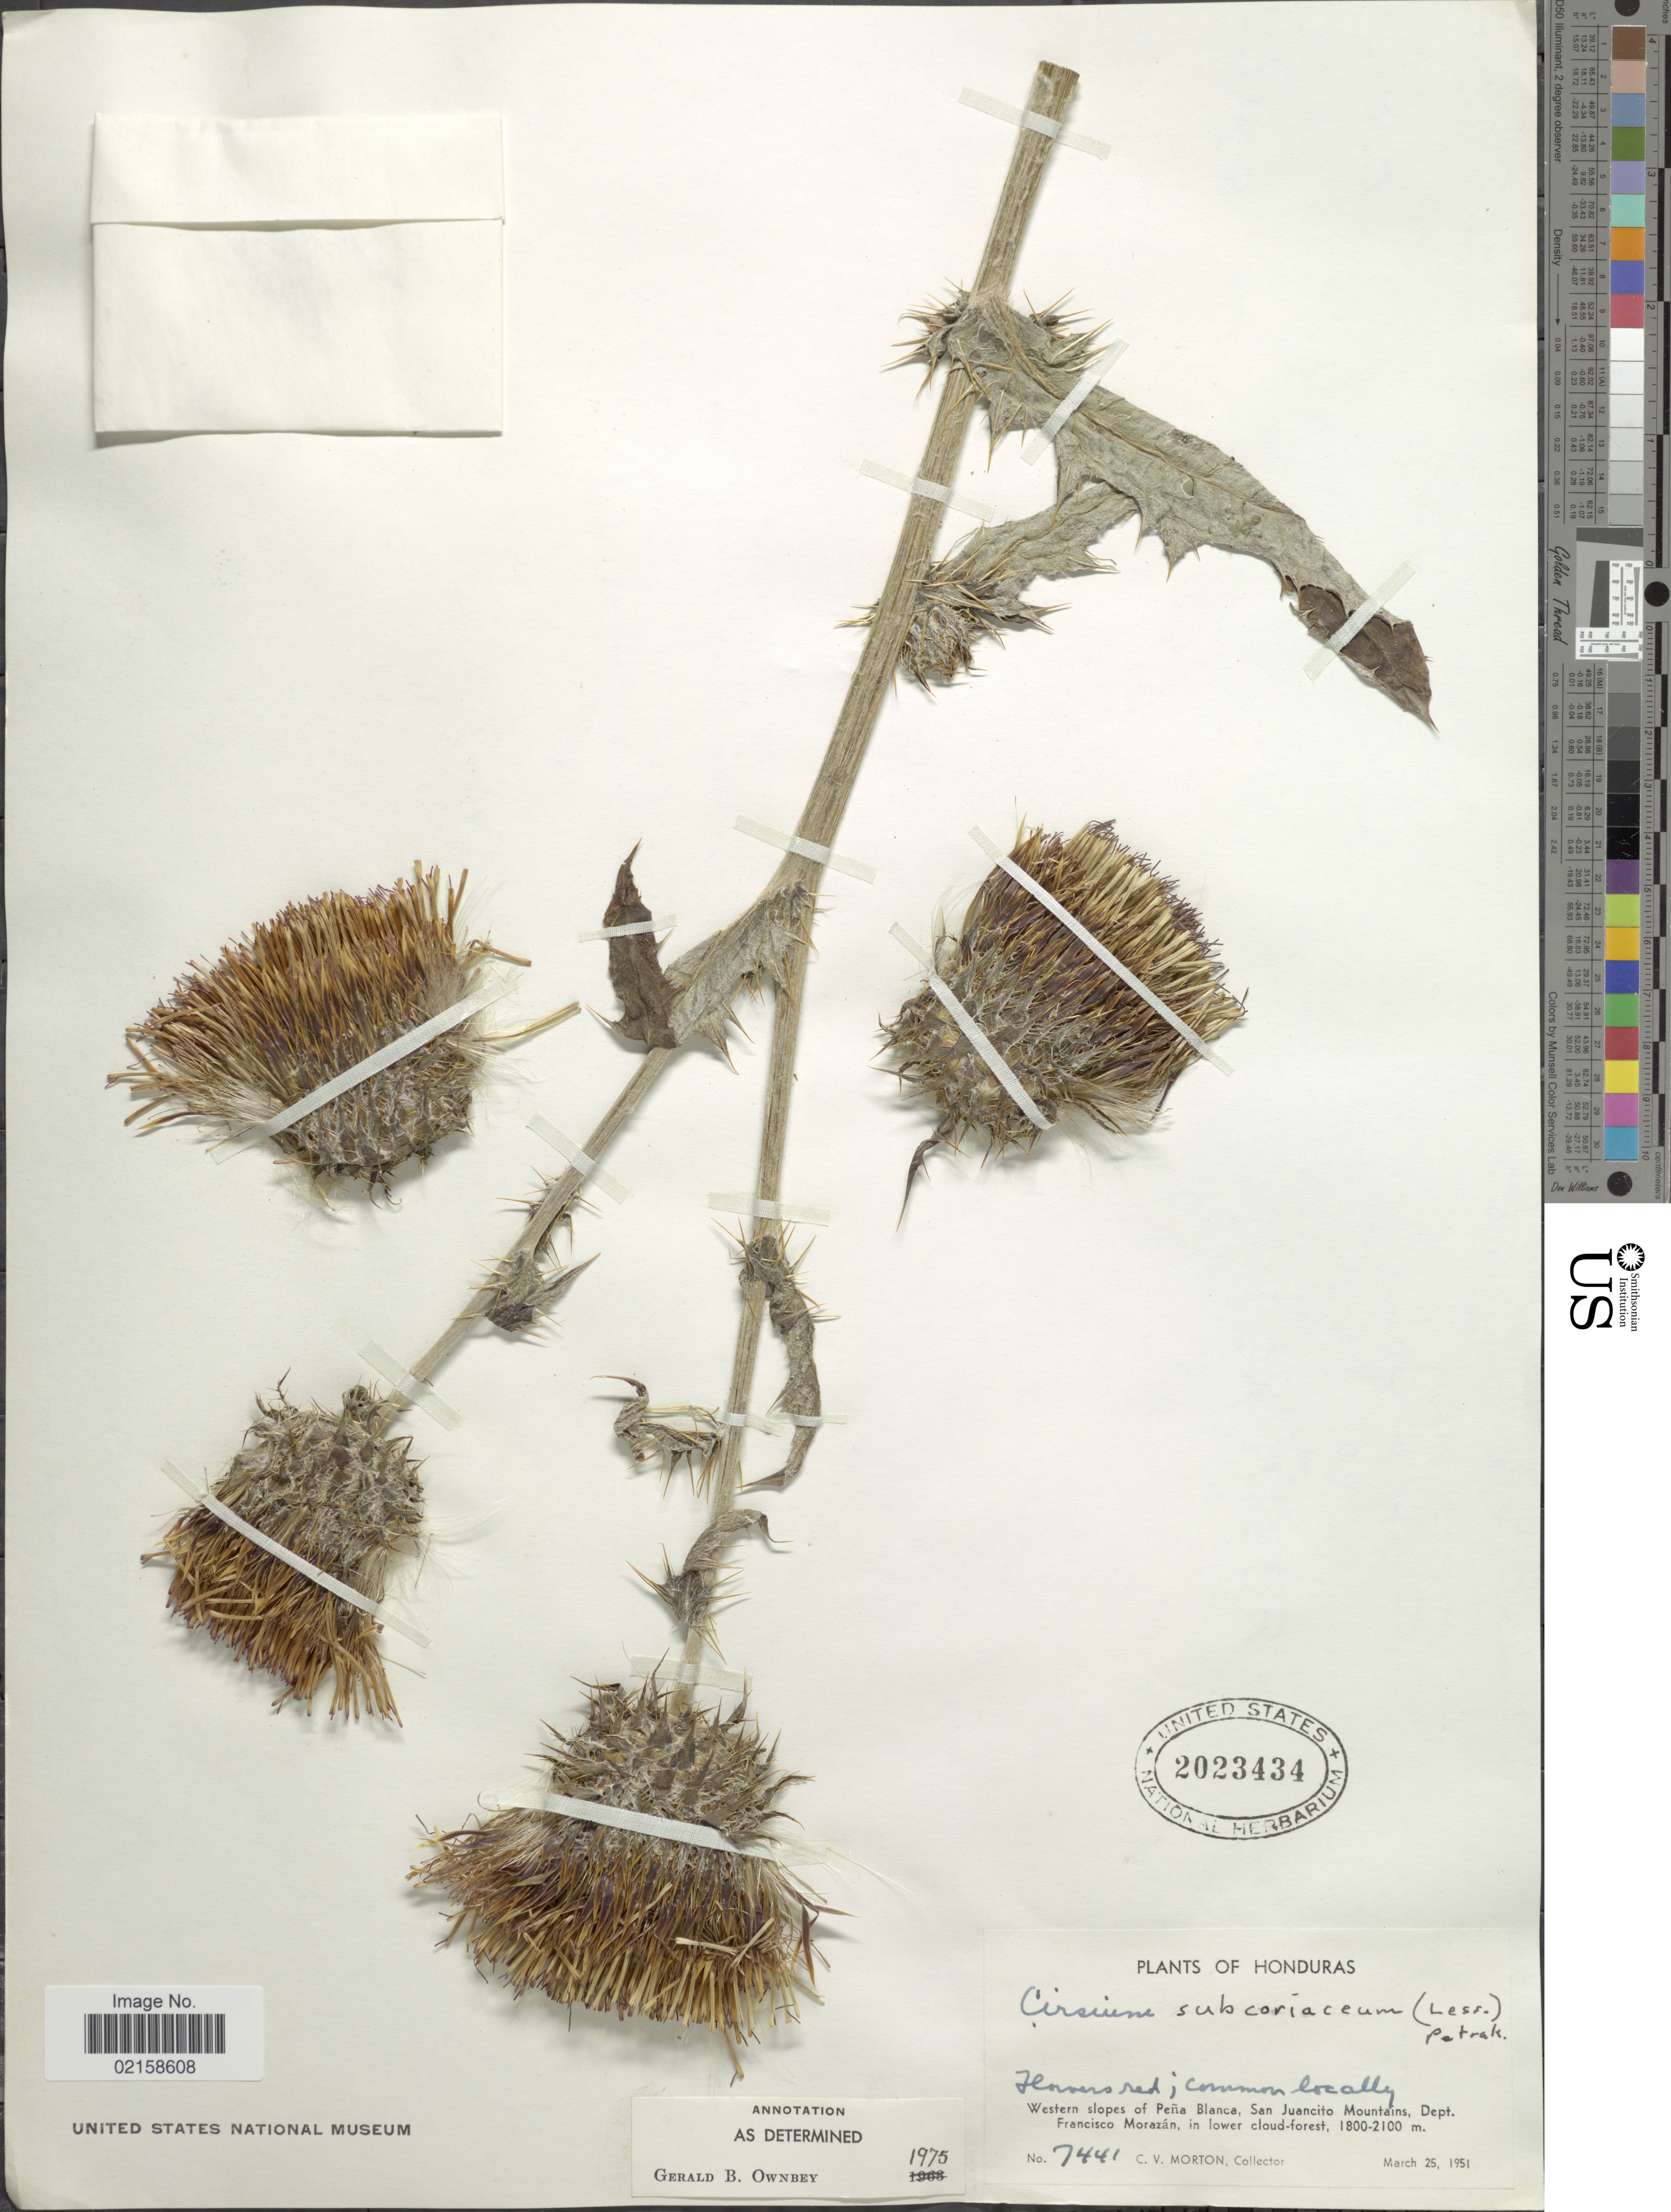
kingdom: Plantae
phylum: Tracheophyta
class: Magnoliopsida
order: Asterales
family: Asteraceae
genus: Cirsium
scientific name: Cirsium subcoriaceum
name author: (Less.) Sch. Bip.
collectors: C. V. Morton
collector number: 7441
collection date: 1951-03-25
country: Honduras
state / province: Fco. Morazán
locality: Western slopes of Pena Blanca, San Juancito Mountains.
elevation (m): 1800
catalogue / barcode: US 2023434